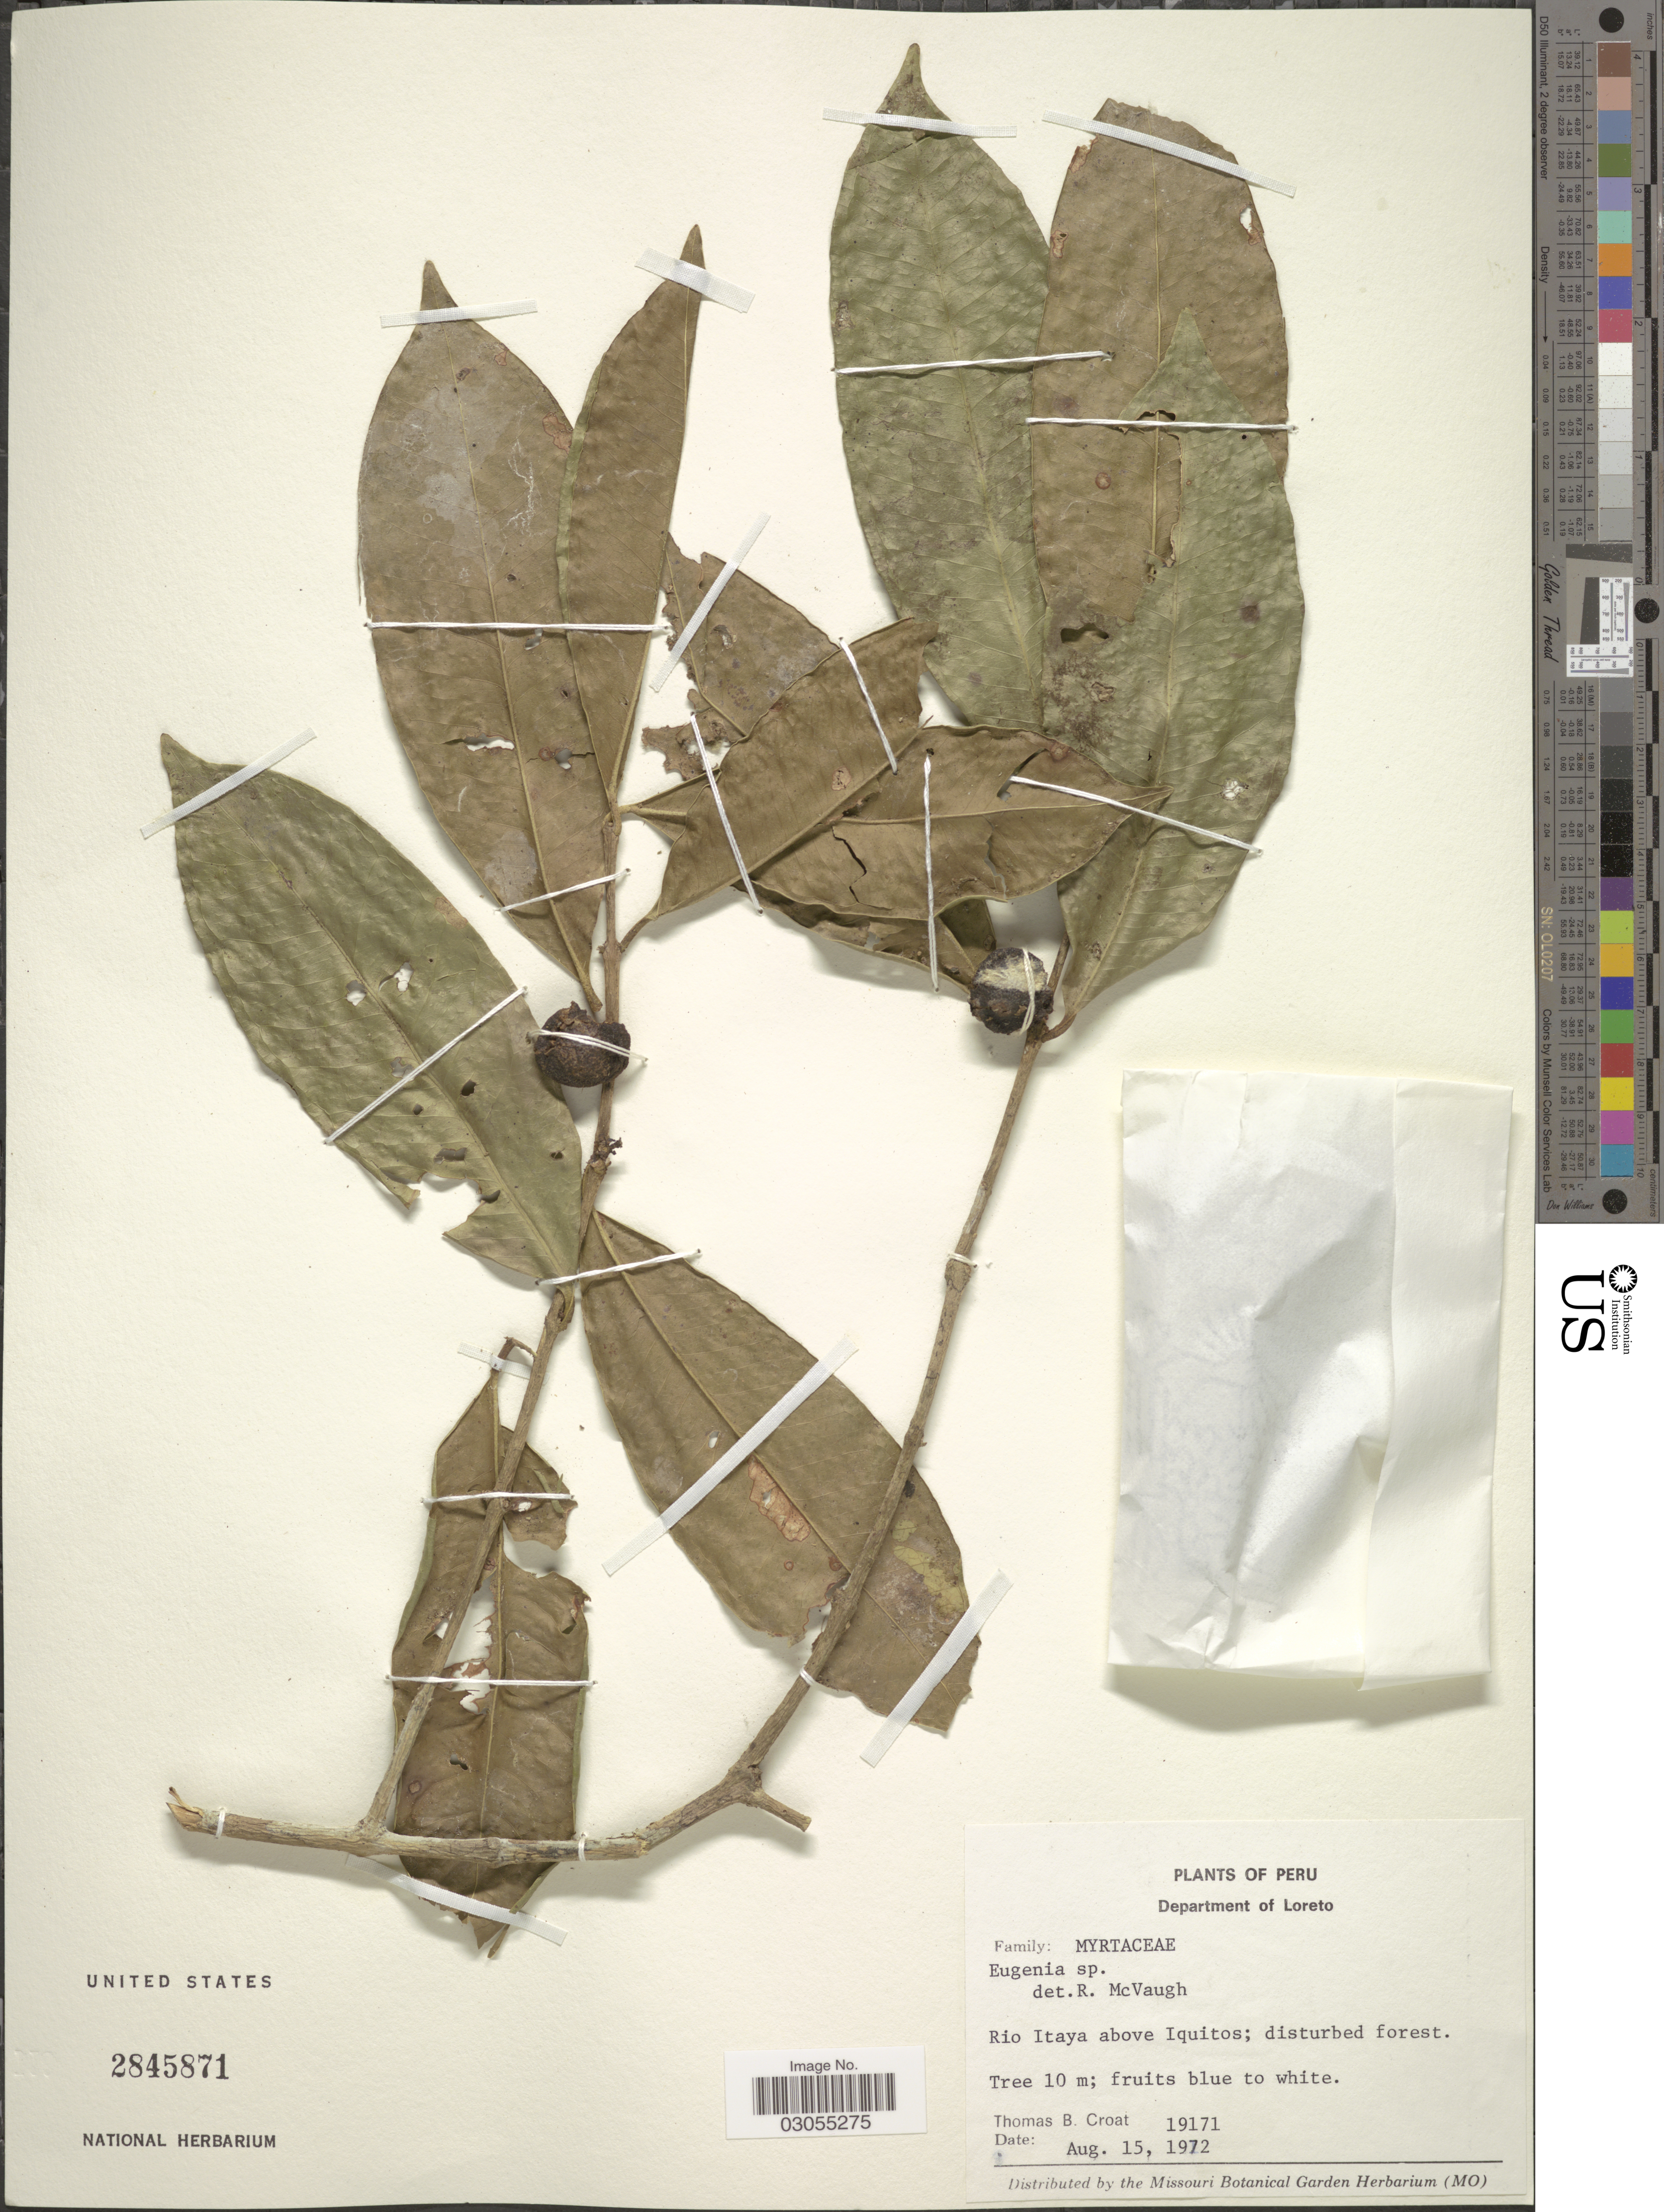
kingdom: Plantae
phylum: Tracheophyta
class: Magnoliopsida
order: Myrtales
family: Myrtaceae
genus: Eugenia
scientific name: Eugenia sp.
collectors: T. B. Croat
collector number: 19171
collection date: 1972-08-15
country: Peru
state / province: Loreto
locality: Department of Loreto. Rio Itaya above Iquitos.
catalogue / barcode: US 2845871